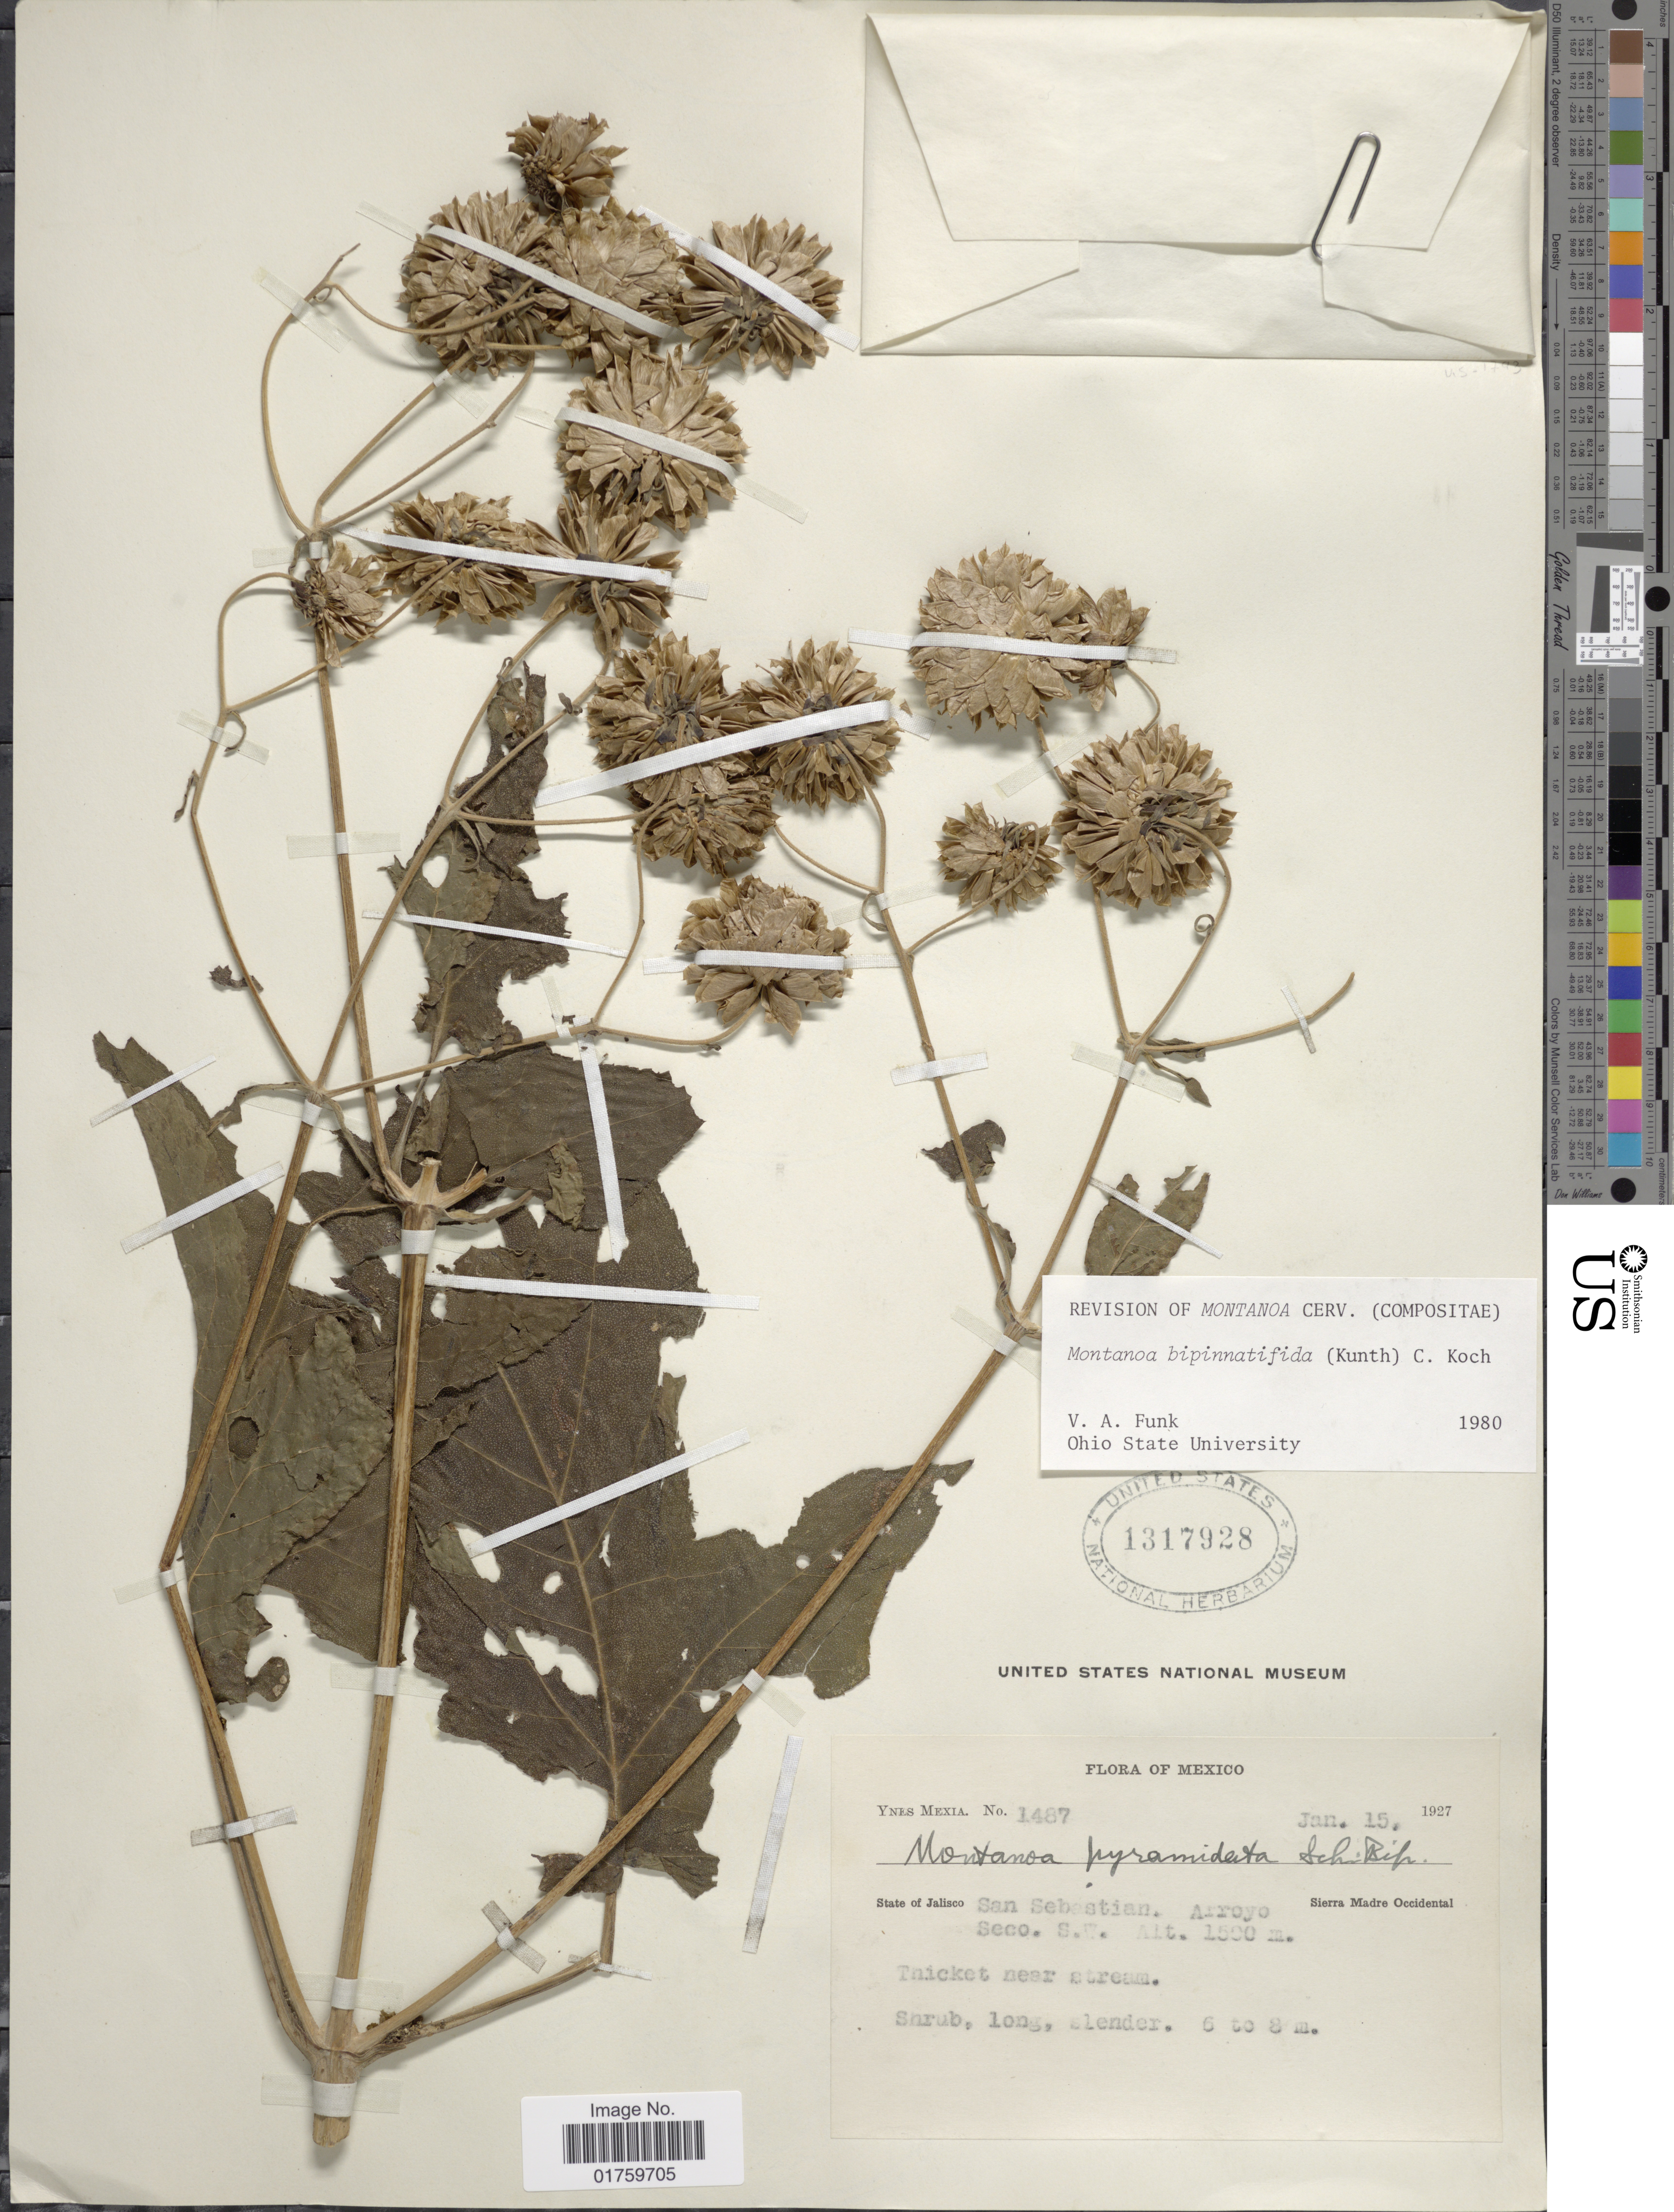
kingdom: Plantae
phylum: Tracheophyta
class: Magnoliopsida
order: Asterales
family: Asteraceae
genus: Montanoa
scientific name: Montanoa bipinnatifida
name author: (Kunth) C. Koch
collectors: Y. Mexia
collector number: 1487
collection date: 1927-01-15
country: Mexico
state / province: Jalisco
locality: San Sebastian, Arroyo, Sierra Madre Occidental, Seco. S.W., thicket near stream.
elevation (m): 1500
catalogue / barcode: US 1317928